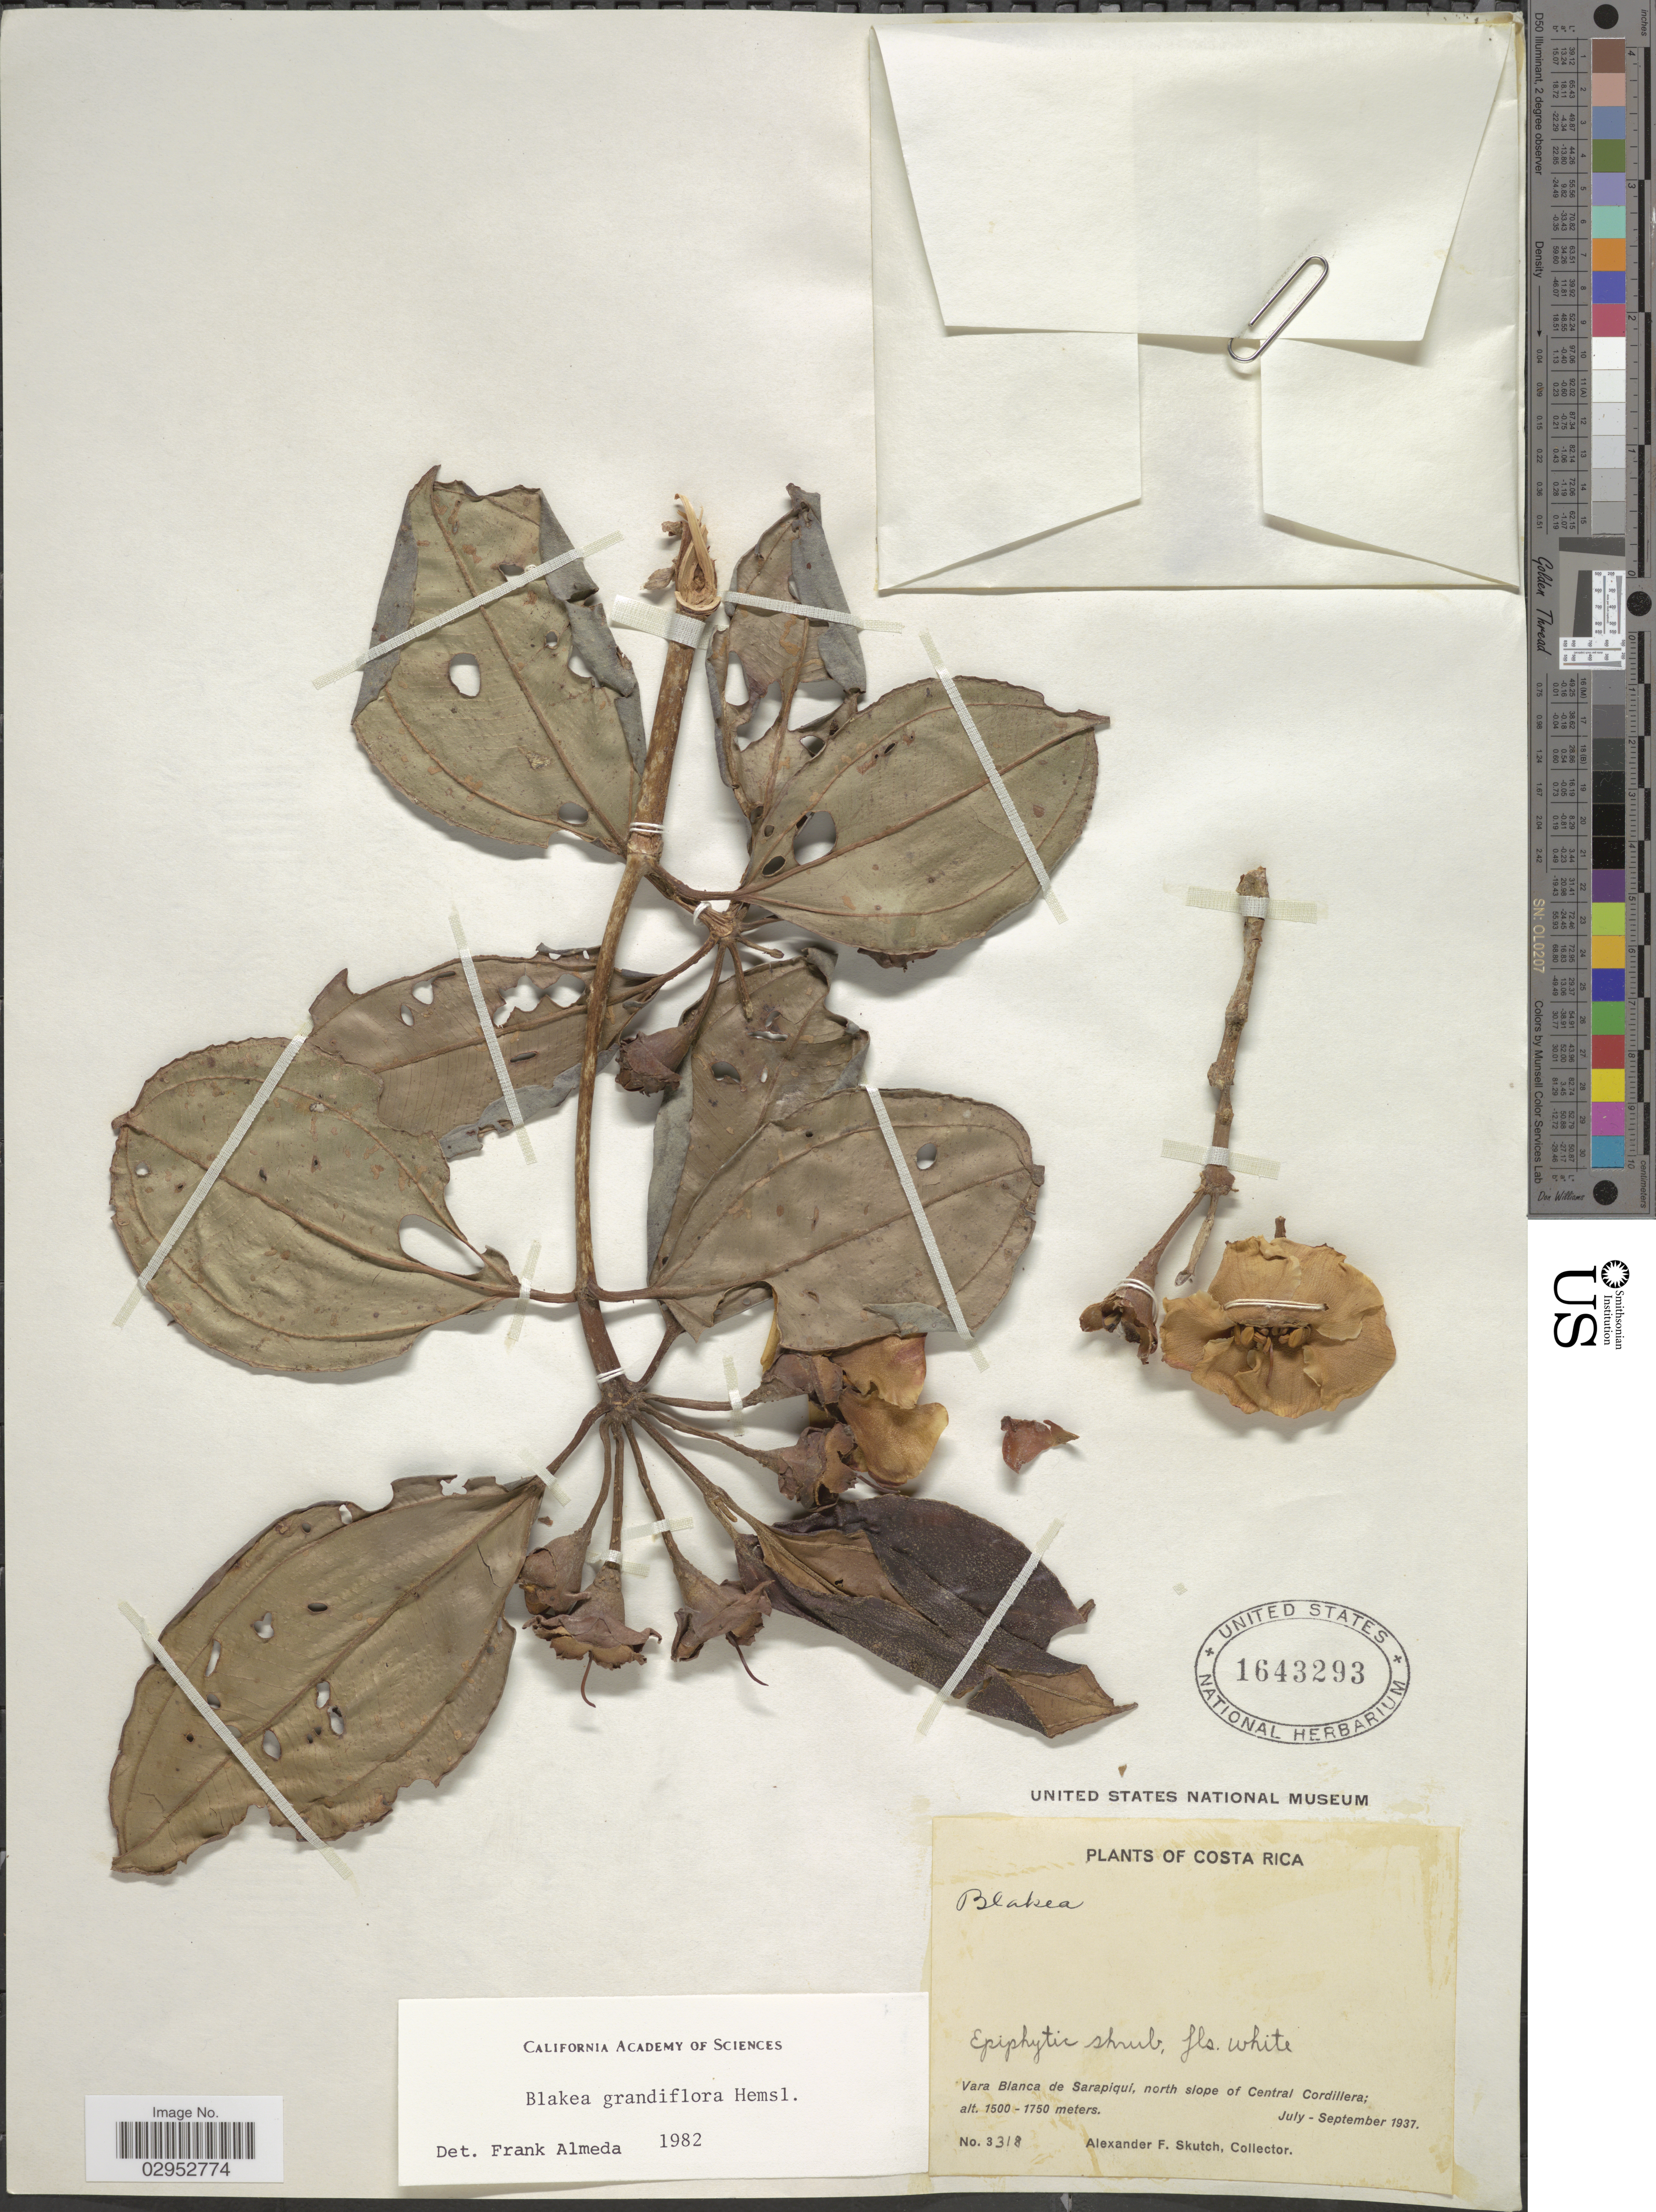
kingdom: Plantae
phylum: Tracheophyta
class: Magnoliopsida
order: Myrtales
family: Melastomataceae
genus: Blakea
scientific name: Blakea grandiflora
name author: Hemsl.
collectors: A. F. Skutch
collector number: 3318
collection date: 1937-07/1937-09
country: Costa Rica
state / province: Heredia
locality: Vara Blanca de Sarapiqui, north slope of Central Cordillera.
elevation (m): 1500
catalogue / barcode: US 1643293